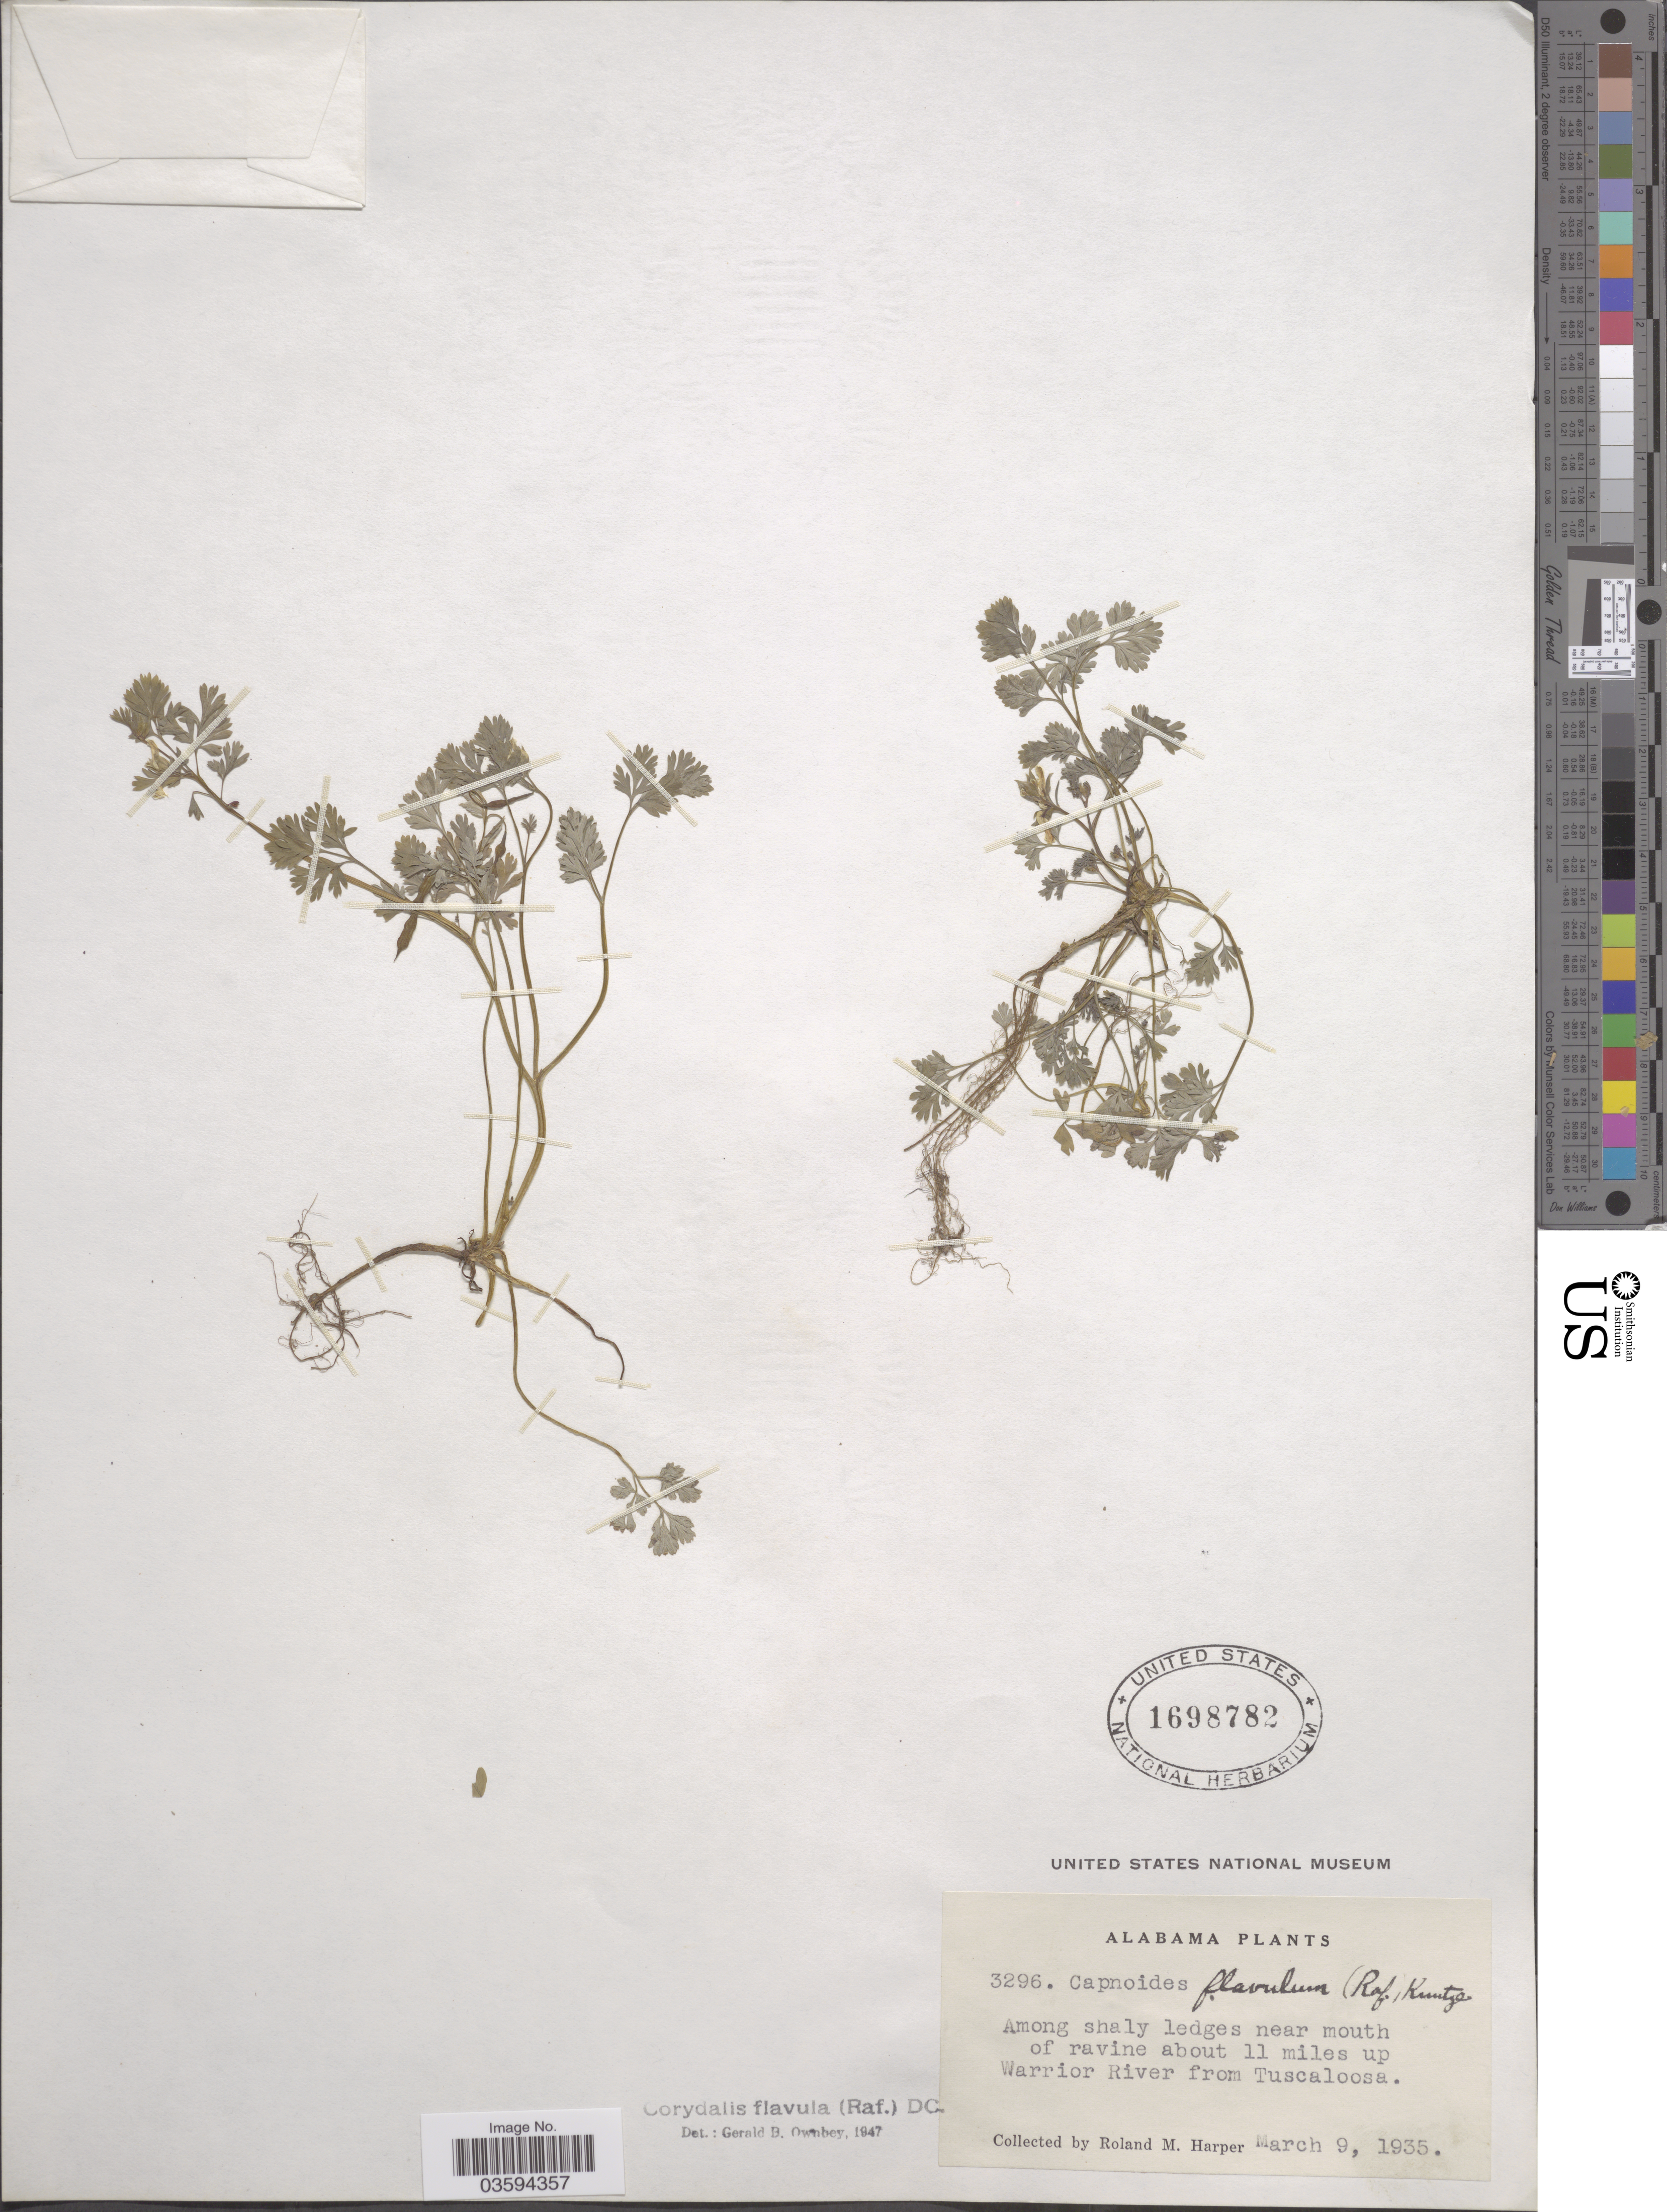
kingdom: Plantae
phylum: Tracheophyta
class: Magnoliopsida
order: Ranunculales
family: Papaveraceae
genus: Corydalis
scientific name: Corydalis flavula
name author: (Raf.) DC.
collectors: R. M. Harper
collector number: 3296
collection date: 1935-03-09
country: United States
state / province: Alabama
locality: Among shaly ledges near mouth of ravine about 11 miles up Warrior River from Tuscaloosa.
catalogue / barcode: US 1698782